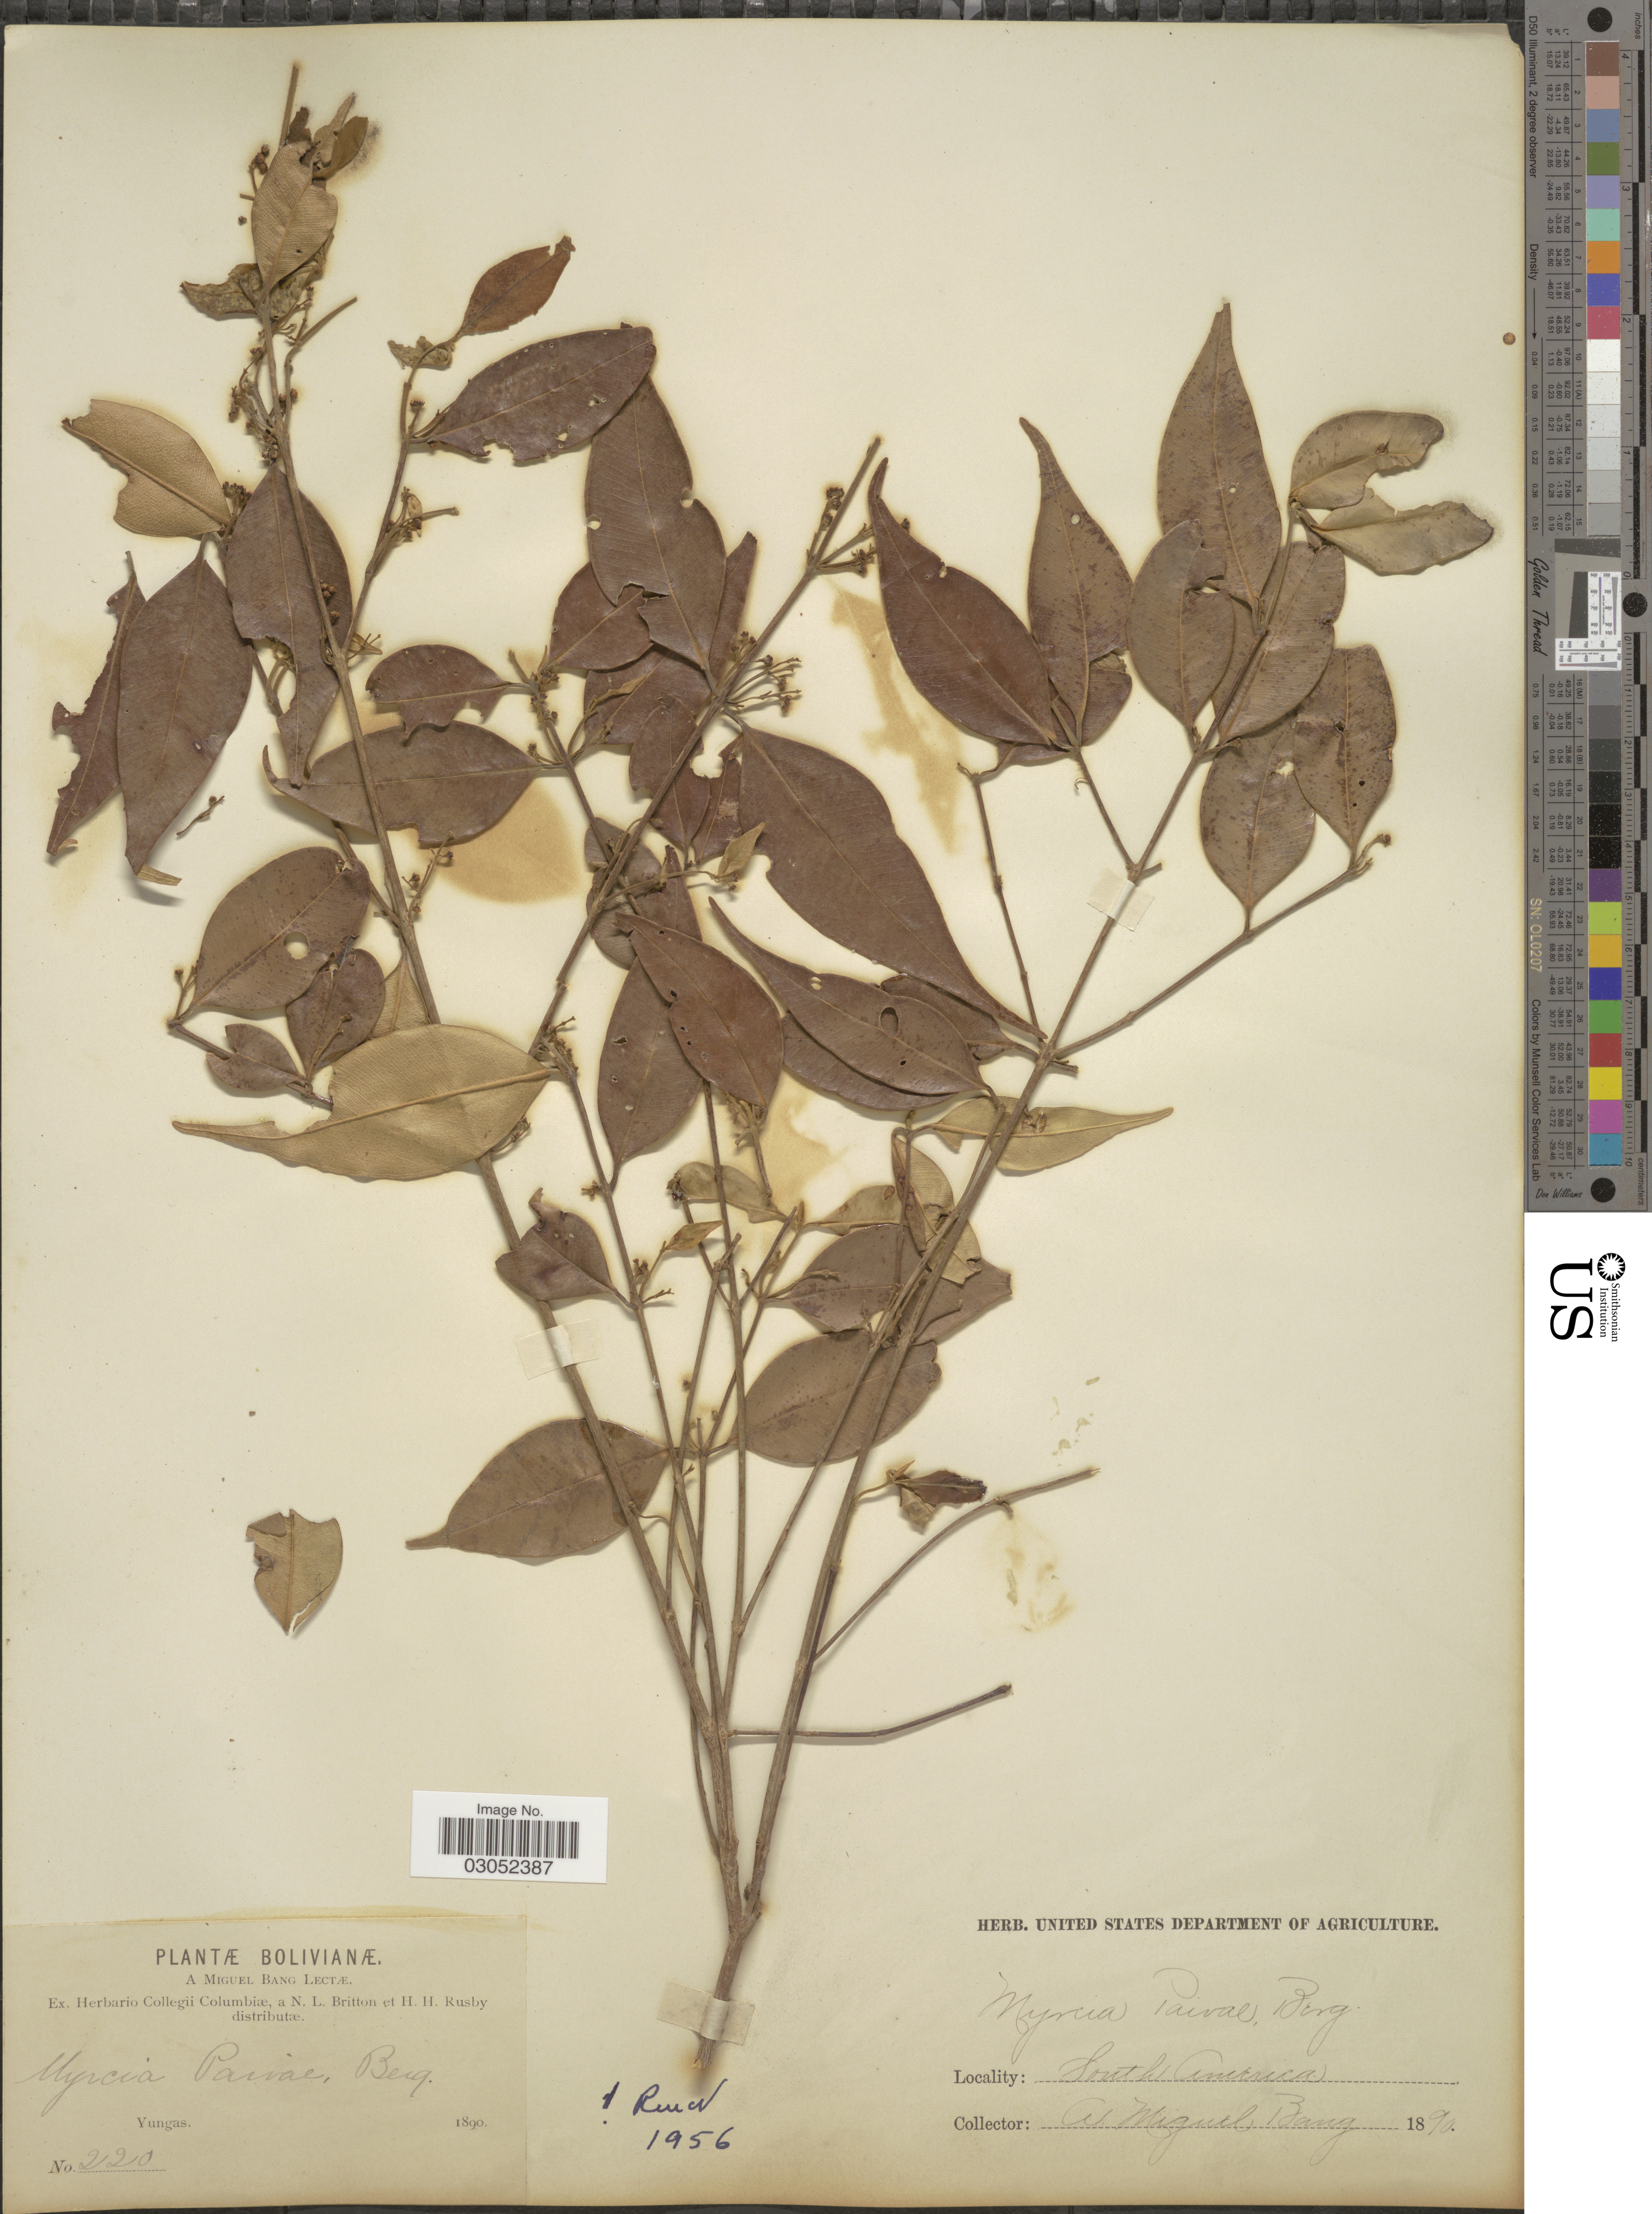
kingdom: Plantae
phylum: Tracheophyta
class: Magnoliopsida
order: Myrtales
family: Myrtaceae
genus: Myrcia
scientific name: Myrcia paivae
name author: O. Berg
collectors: M. Bang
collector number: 220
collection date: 1890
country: Bolivia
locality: Bolivianæ. Yungas.